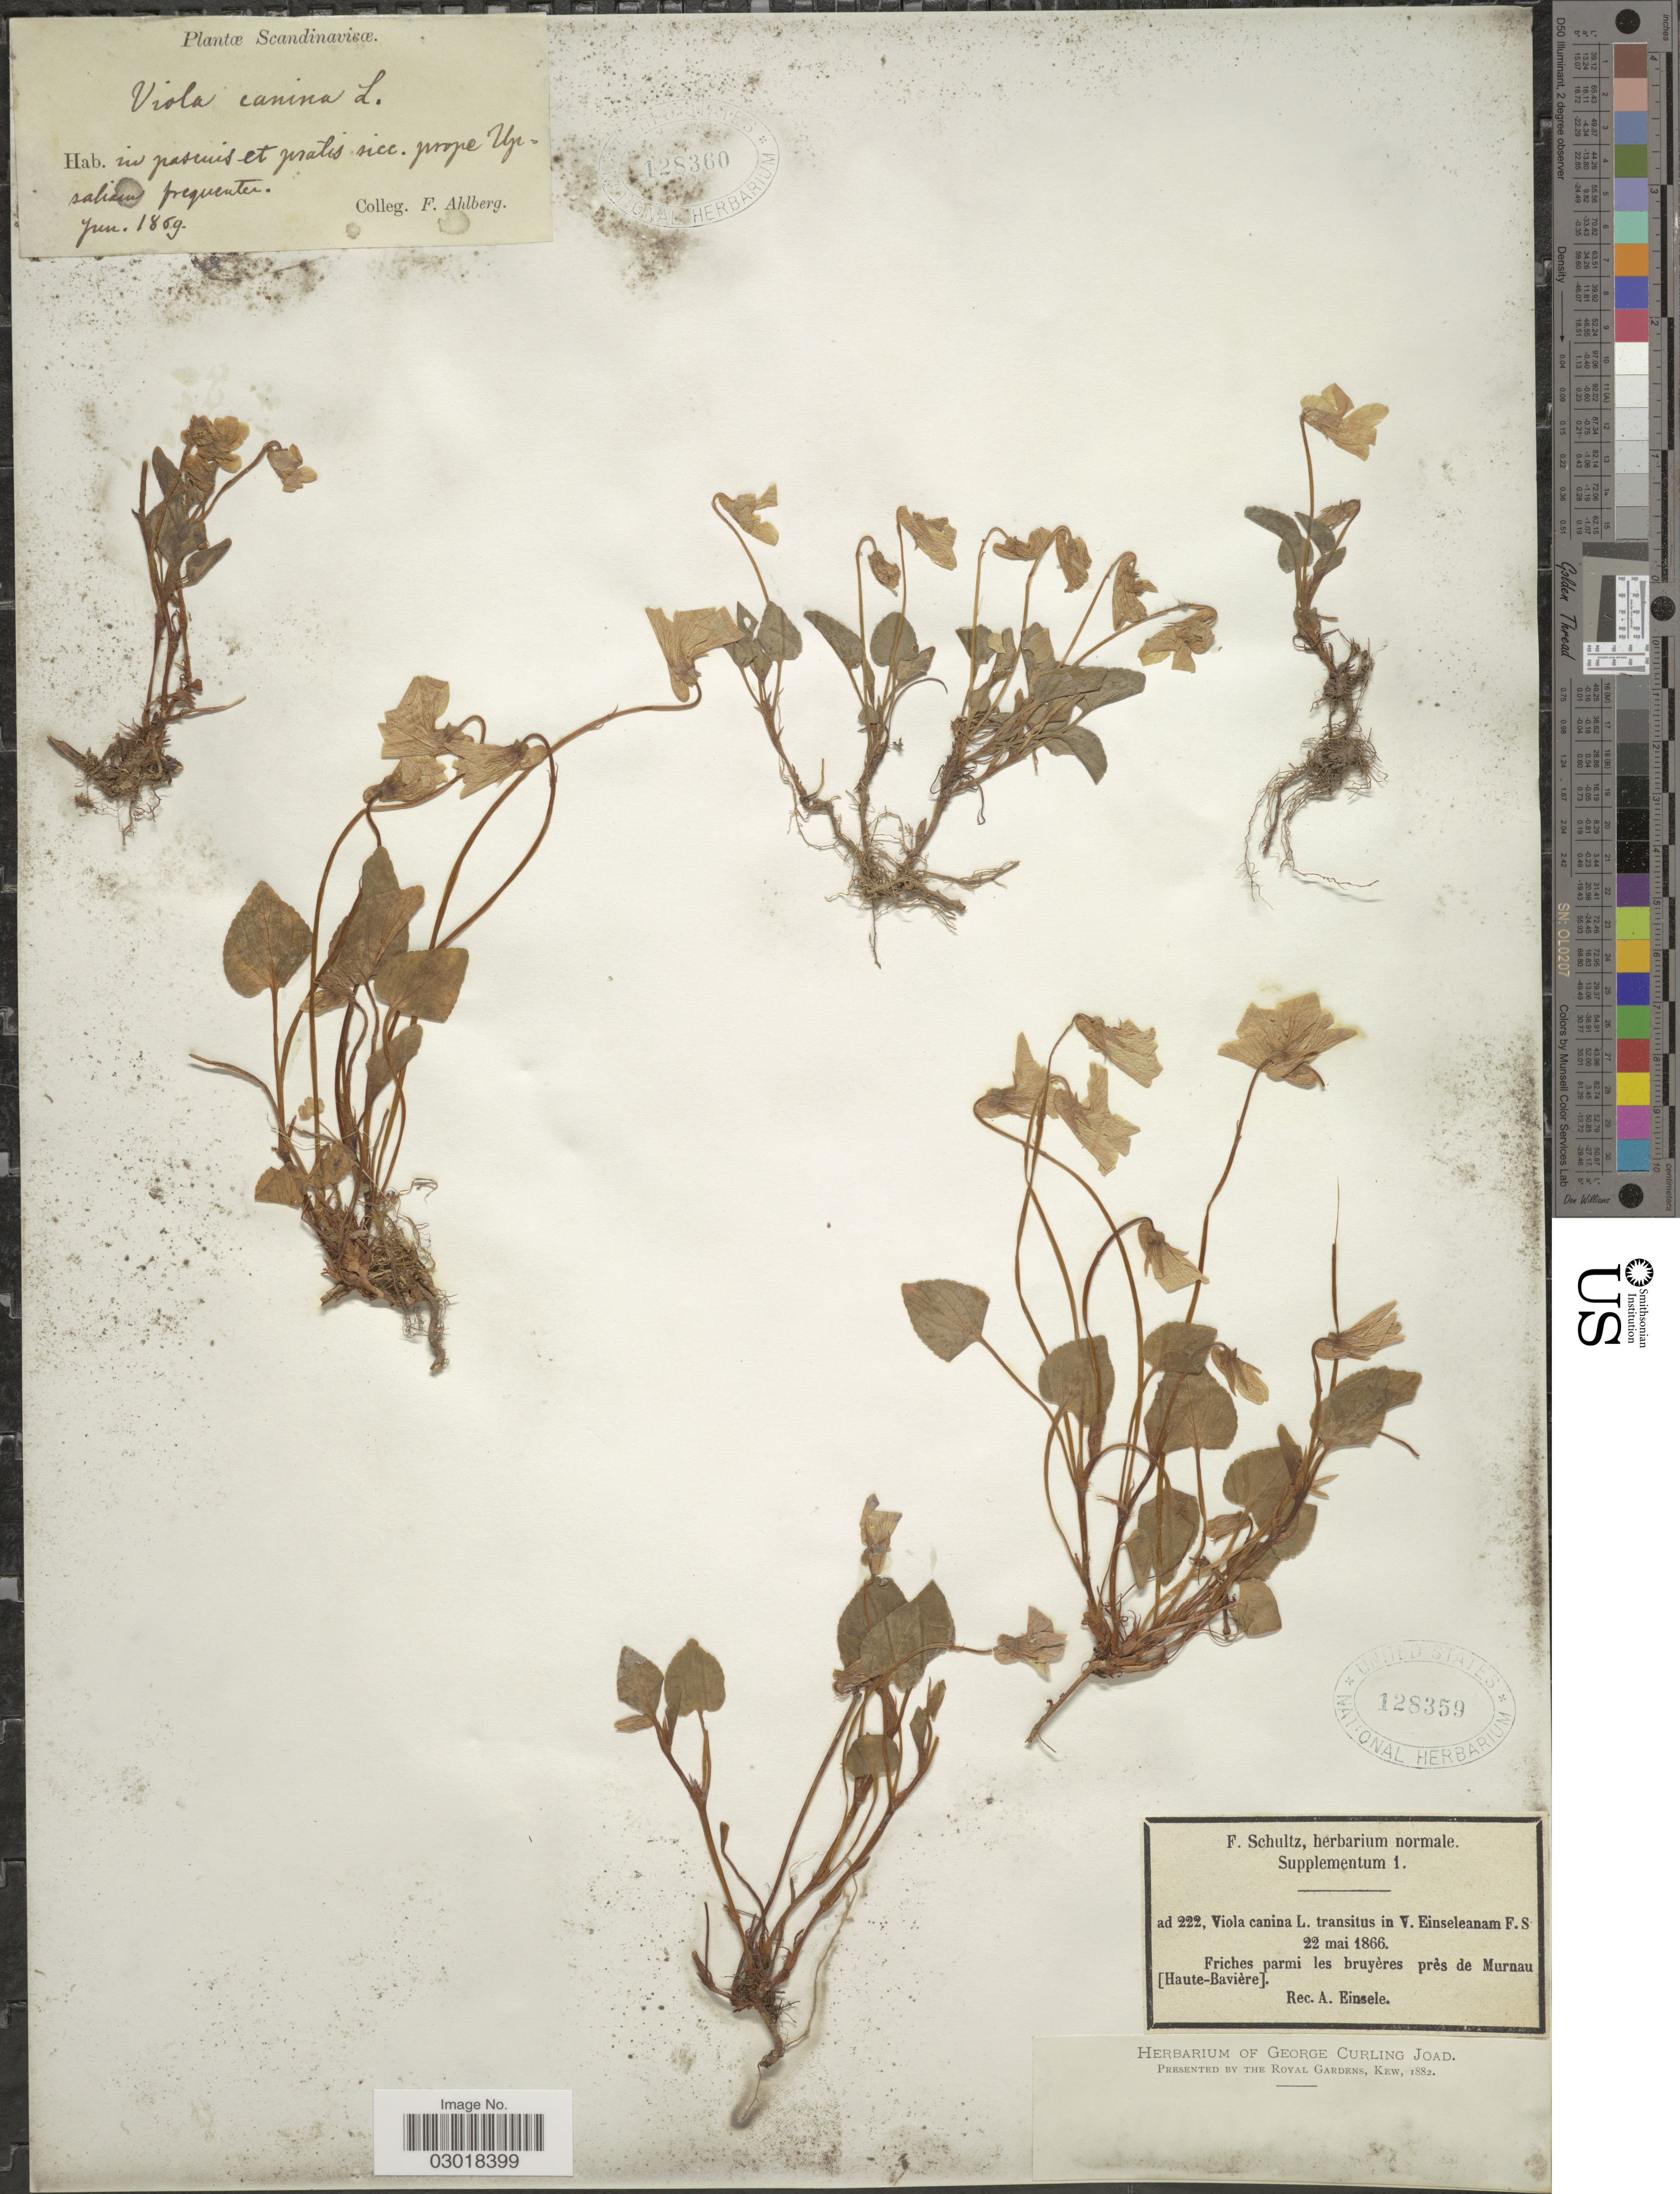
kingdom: Plantae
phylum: Tracheophyta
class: Magnoliopsida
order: Malpighiales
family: Violaceae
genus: Viola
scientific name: Viola canina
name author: L.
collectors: F. Ahlberg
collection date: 1869-06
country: Sweden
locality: Scandinavicæ, in pascuis et praits sicc. prope Upsalium frequenter.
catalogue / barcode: US 128360-2